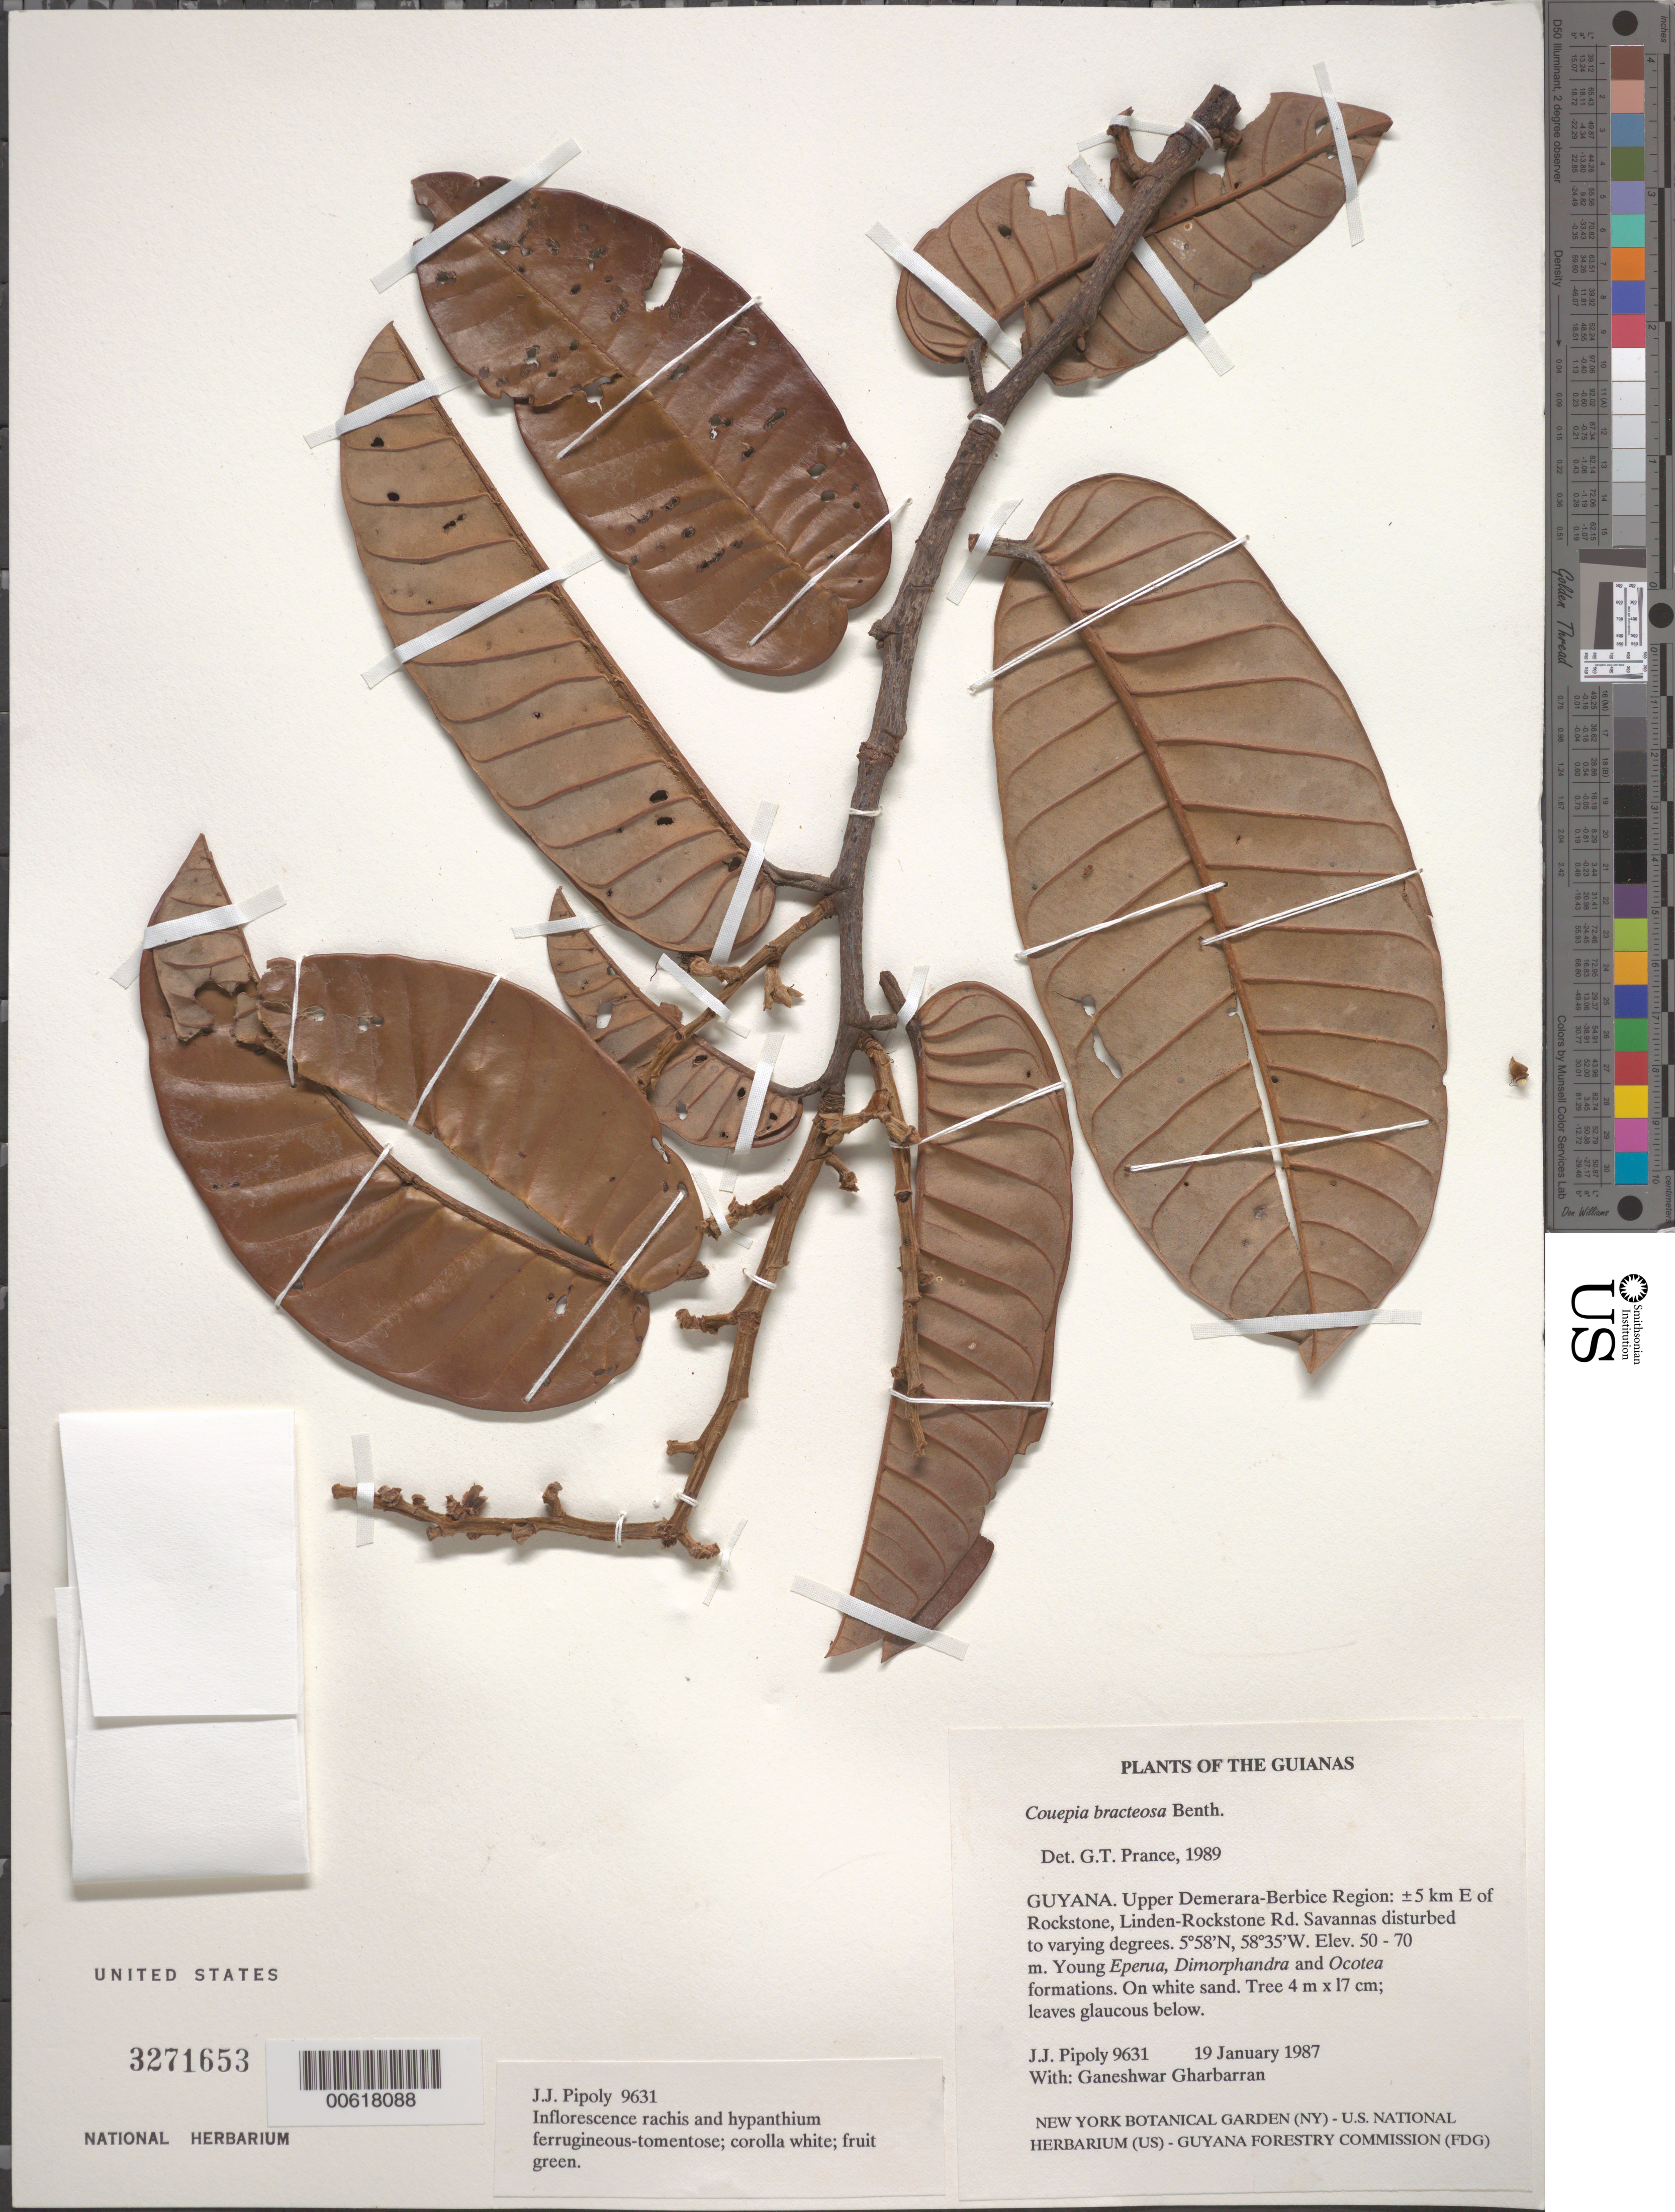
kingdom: Plantae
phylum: Tracheophyta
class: Magnoliopsida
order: Malpighiales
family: Chrysobalanaceae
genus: Couepia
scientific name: Couepia bracteosa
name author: Benth.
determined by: Prance, G. T.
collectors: J. J. Pipoly & G. Gharbarran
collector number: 9631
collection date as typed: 19 January 1987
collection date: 1987-01-19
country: Guyana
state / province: U. Demerara-Berbice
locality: ±5 km E of Rockstone, Linden-Rockstone Rd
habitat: Savannas disturbed to varying degrees. Young Eperua, Dimorphandra and Ocotea formations. On white sand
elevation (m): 50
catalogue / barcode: US 3271653